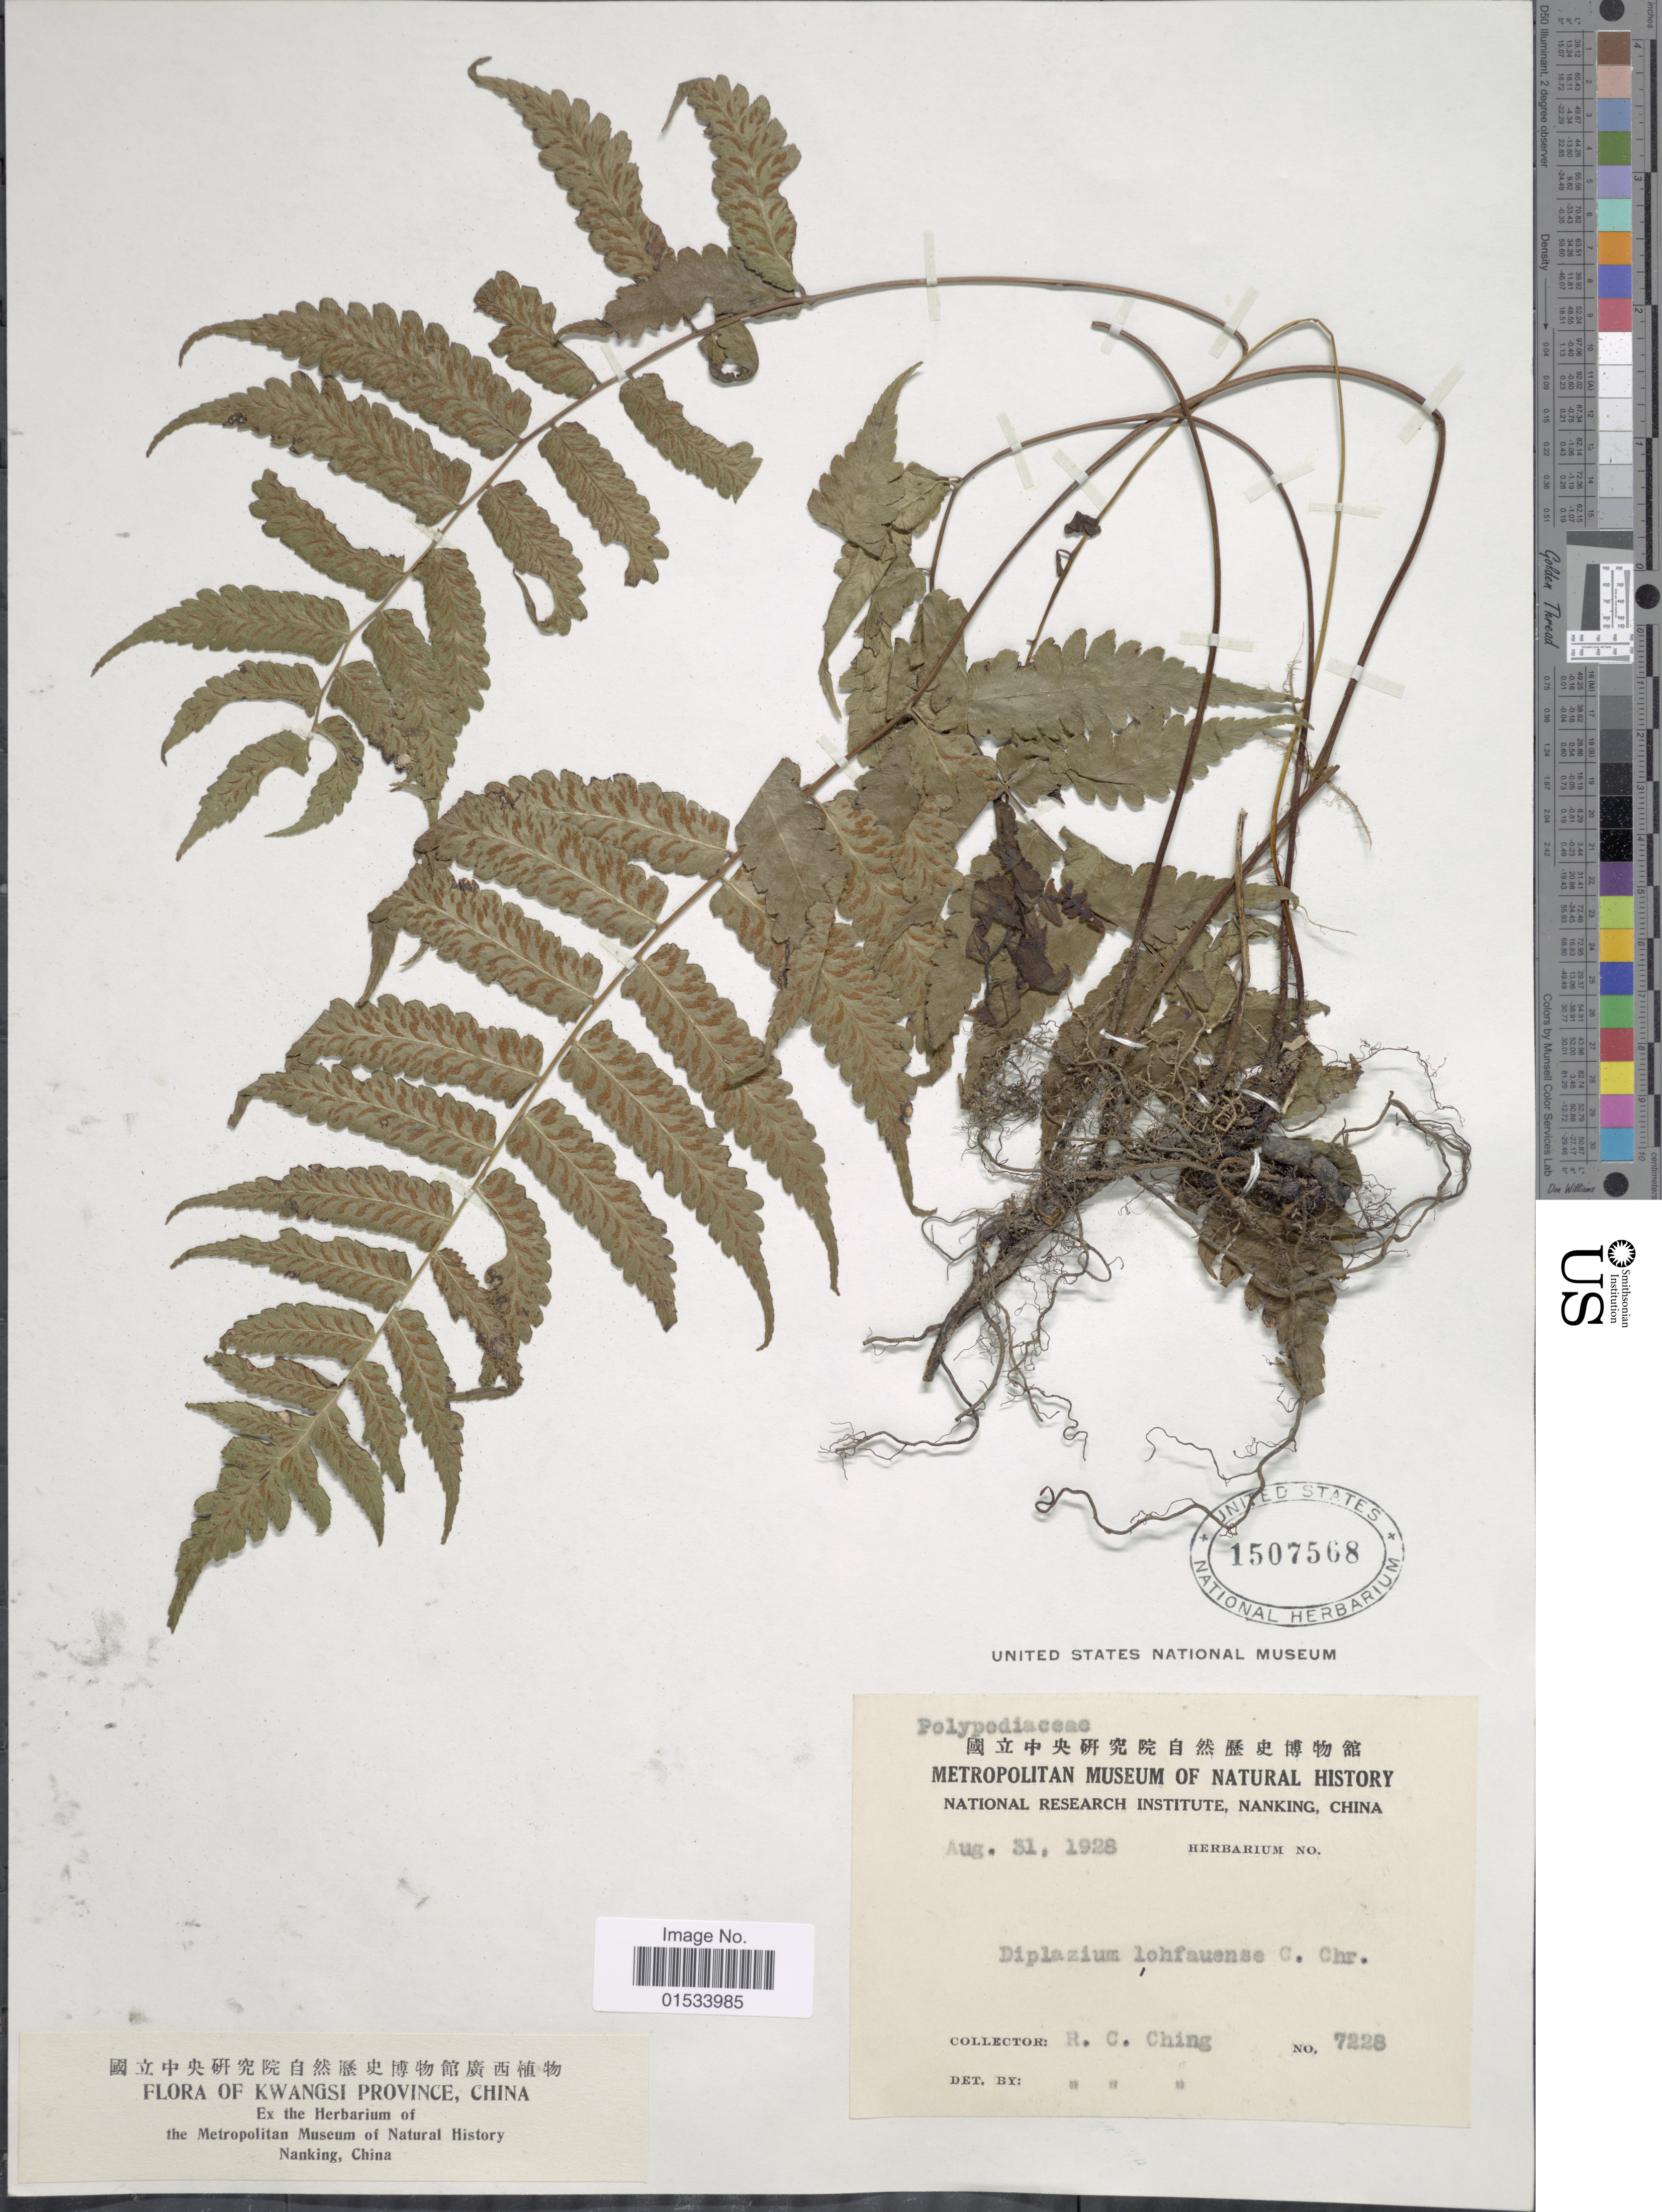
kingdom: Plantae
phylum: Tracheophyta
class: Polypodiopsida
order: Polypodiales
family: Athyriaceae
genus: Diplazium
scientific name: Diplazium mettenianum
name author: (Miq.) C. Chr.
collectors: R. C. Ching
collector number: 7228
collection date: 1928-08-31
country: China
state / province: Guangxi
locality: Kwangsi Province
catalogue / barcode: US 1507568